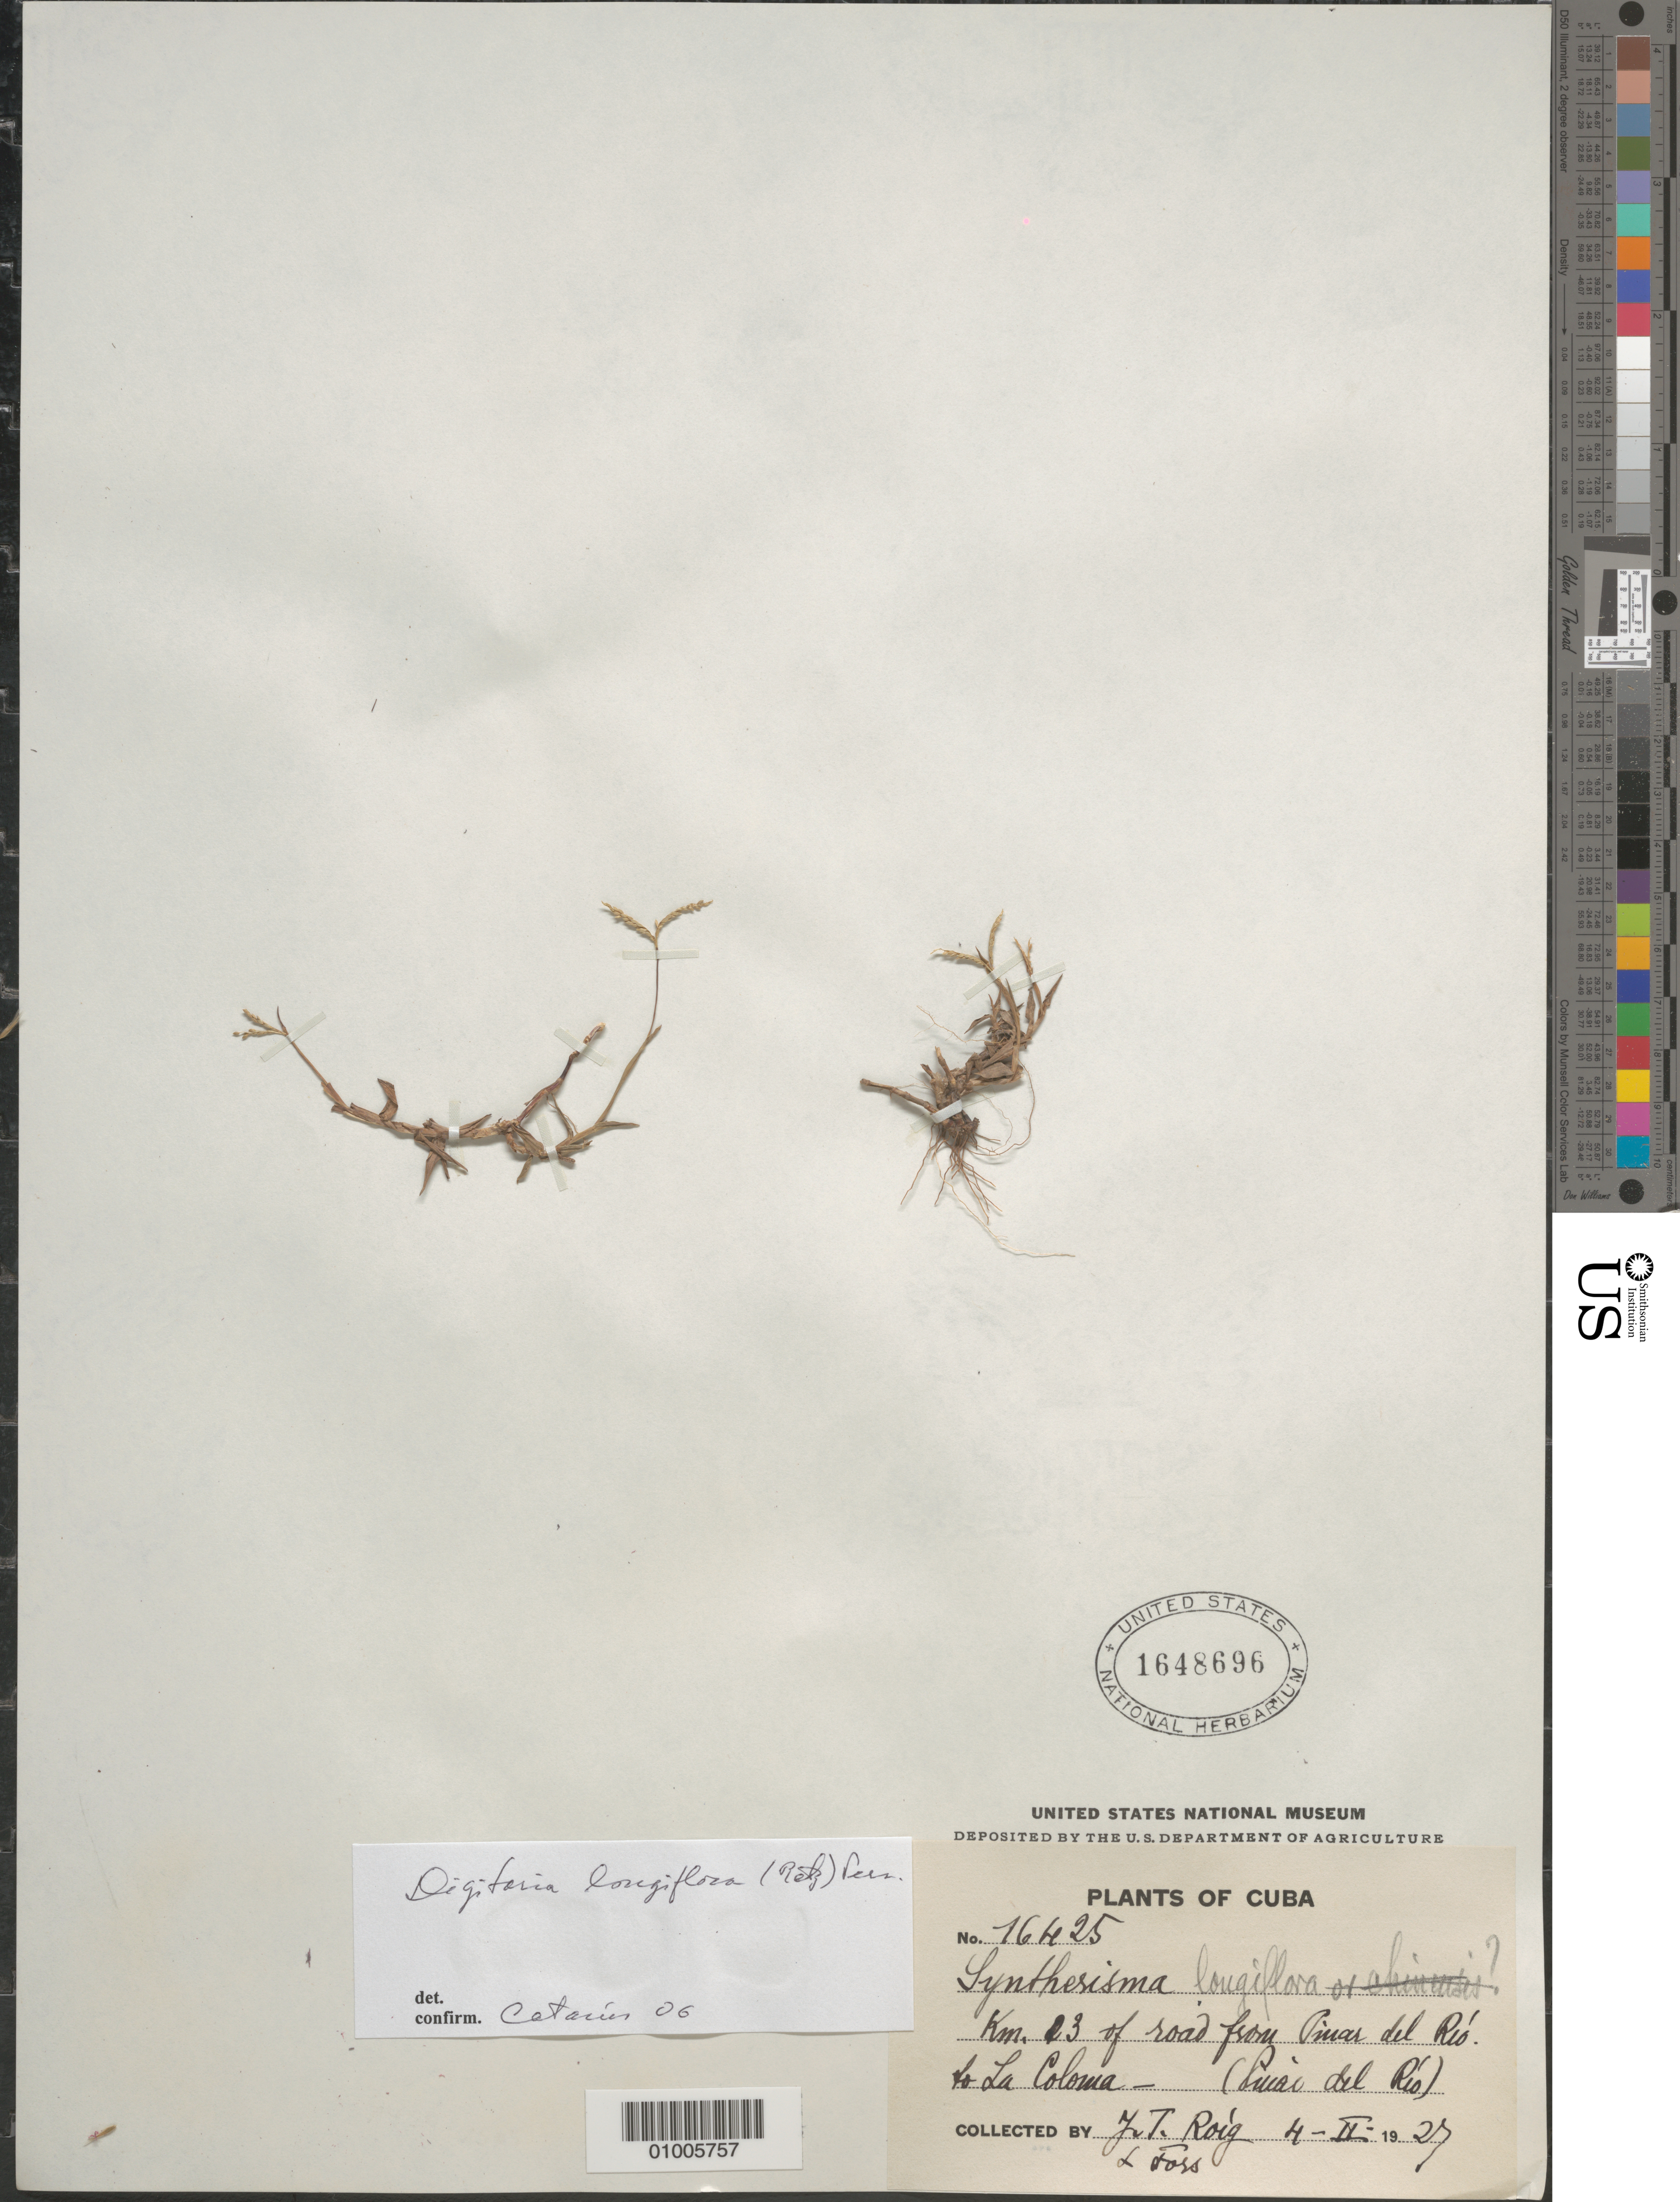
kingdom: Plantae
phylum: Tracheophyta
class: Liliopsida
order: Poales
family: Poaceae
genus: Digitaria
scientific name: Digitaria longiflora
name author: (Retz.) Pers.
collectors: J. Roig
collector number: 16425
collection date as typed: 04 Feb 1927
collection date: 1927-02-04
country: Cuba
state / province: Pinar del Rio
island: Cuba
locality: Km 13 of Road from pinar del rio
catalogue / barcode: US 1648696